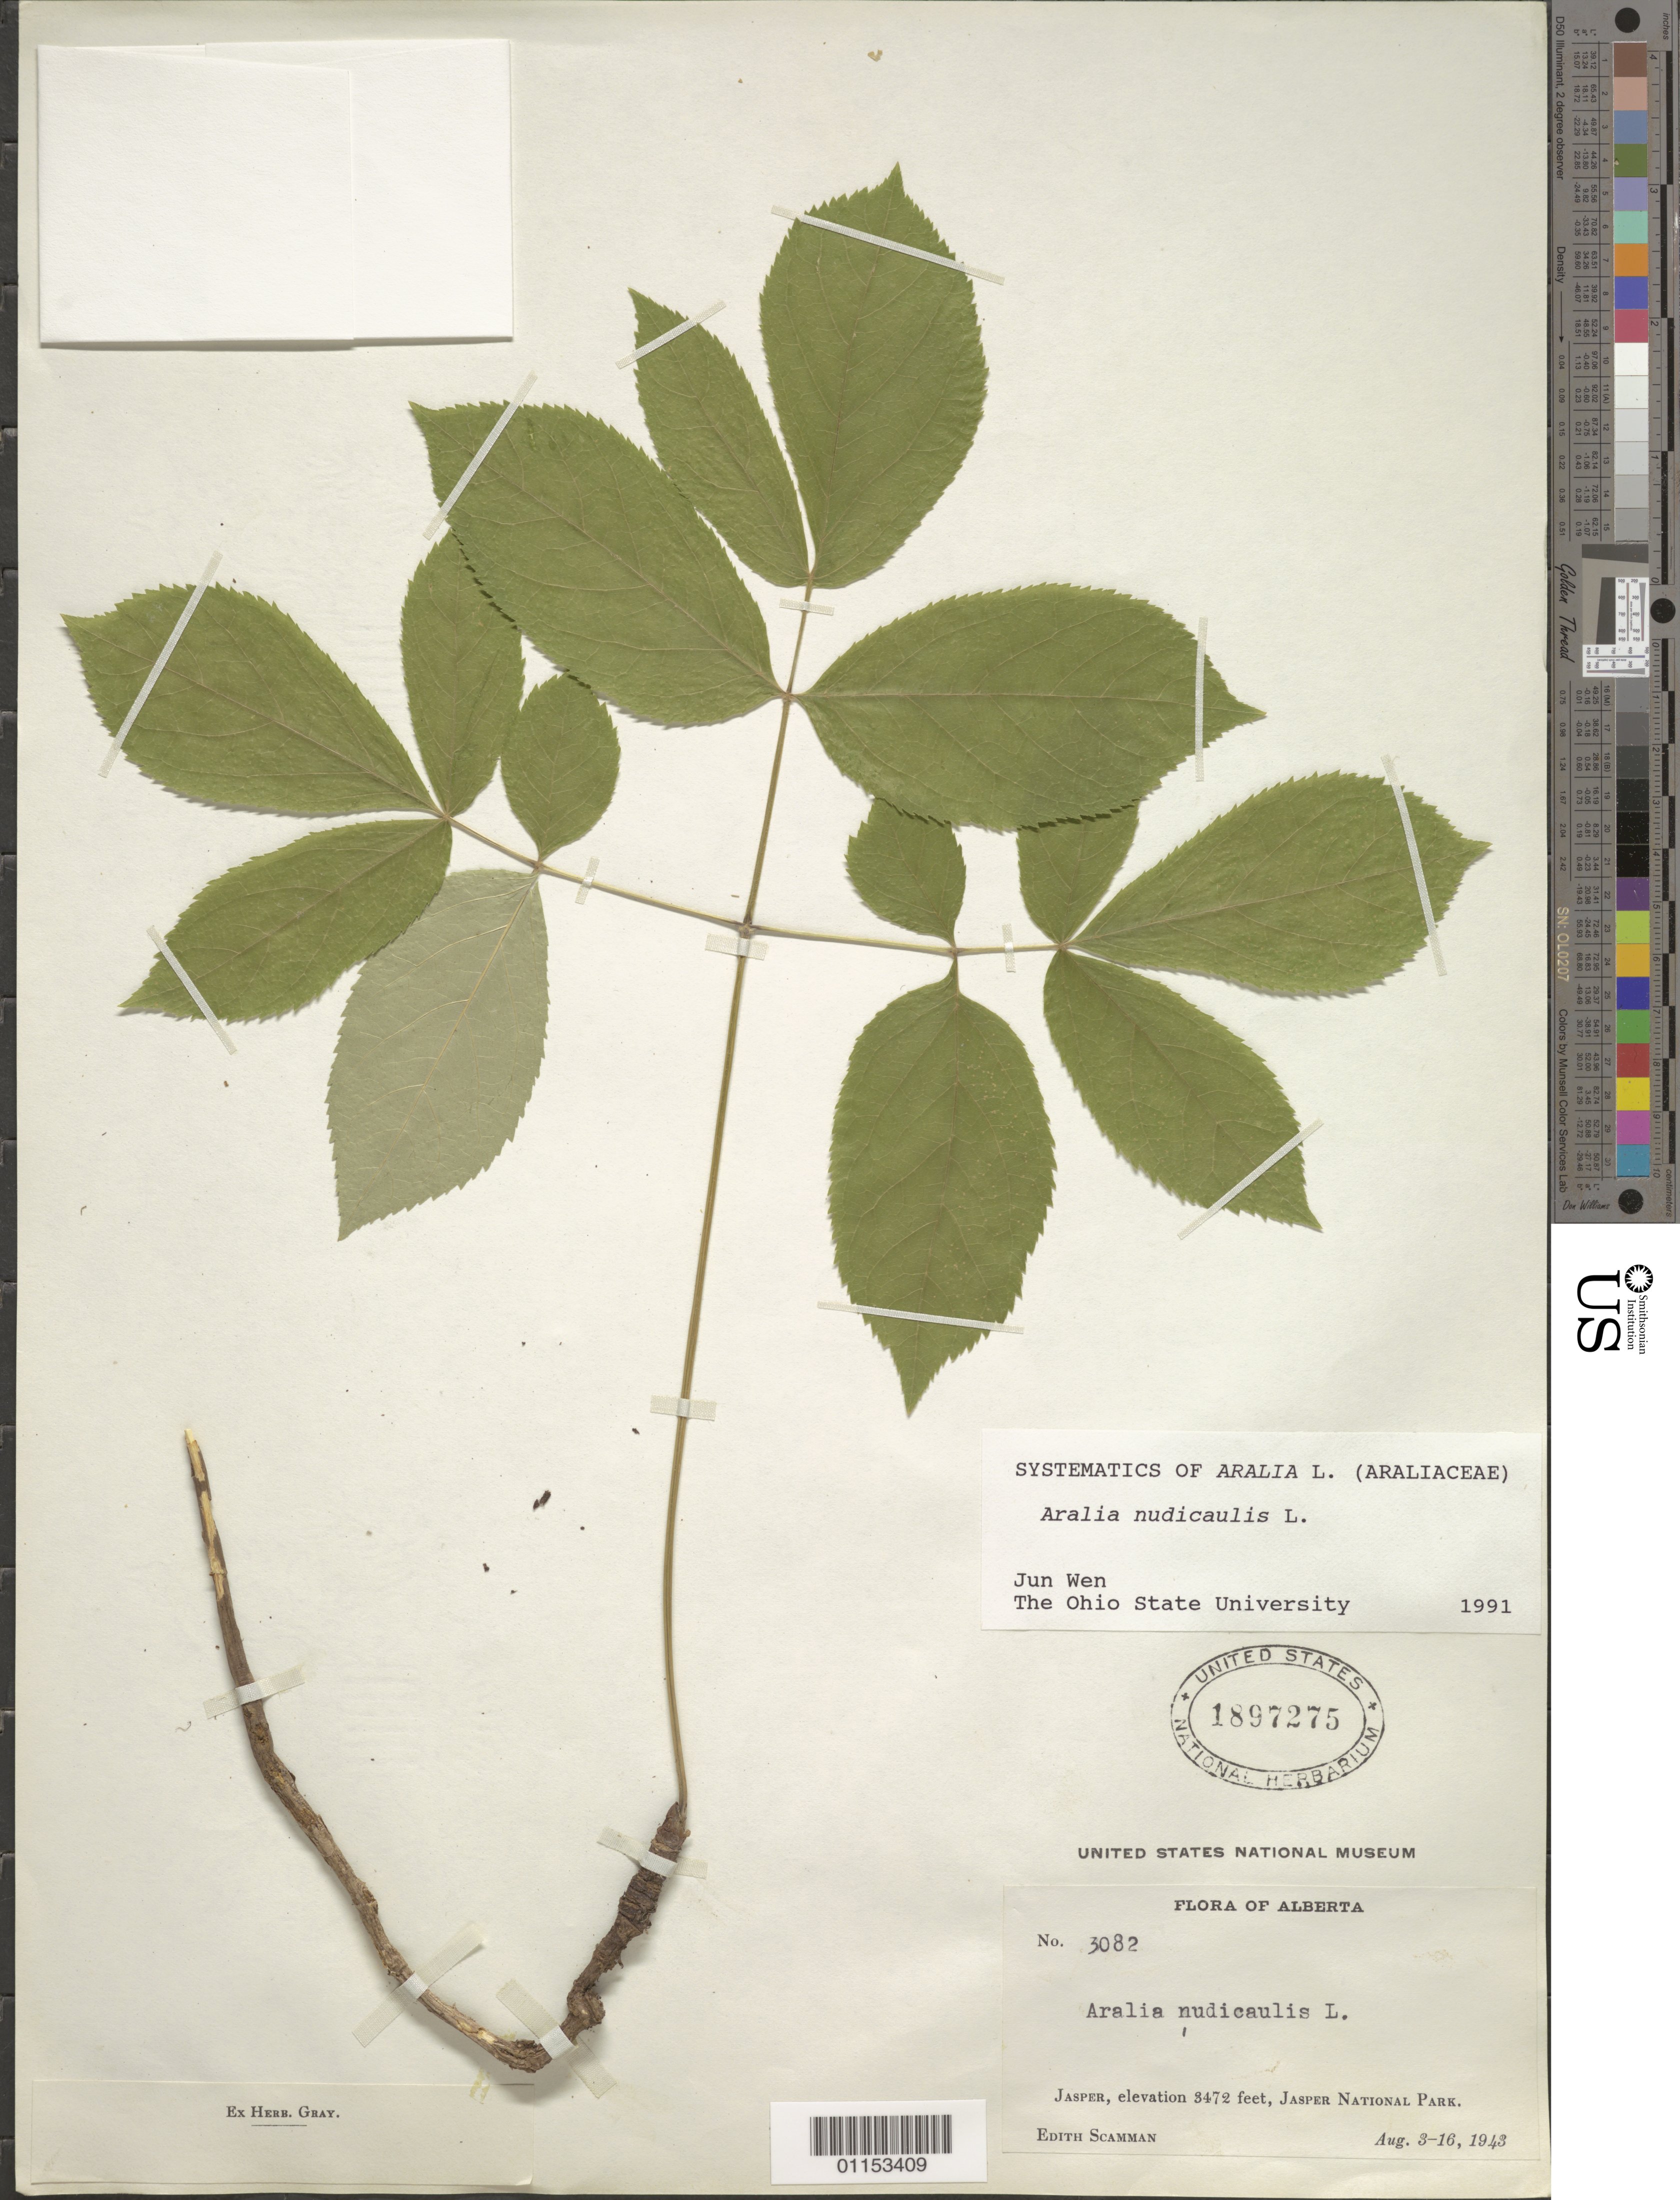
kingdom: Plantae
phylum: Tracheophyta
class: Magnoliopsida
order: Apiales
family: Araliaceae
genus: Aralia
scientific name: Aralia nudicaulis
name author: L.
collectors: E. Scamman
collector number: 3082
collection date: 1943-08-03/1943-08-16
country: Canada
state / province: Alberta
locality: Jasper National Park.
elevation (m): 1058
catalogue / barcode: US 1897275